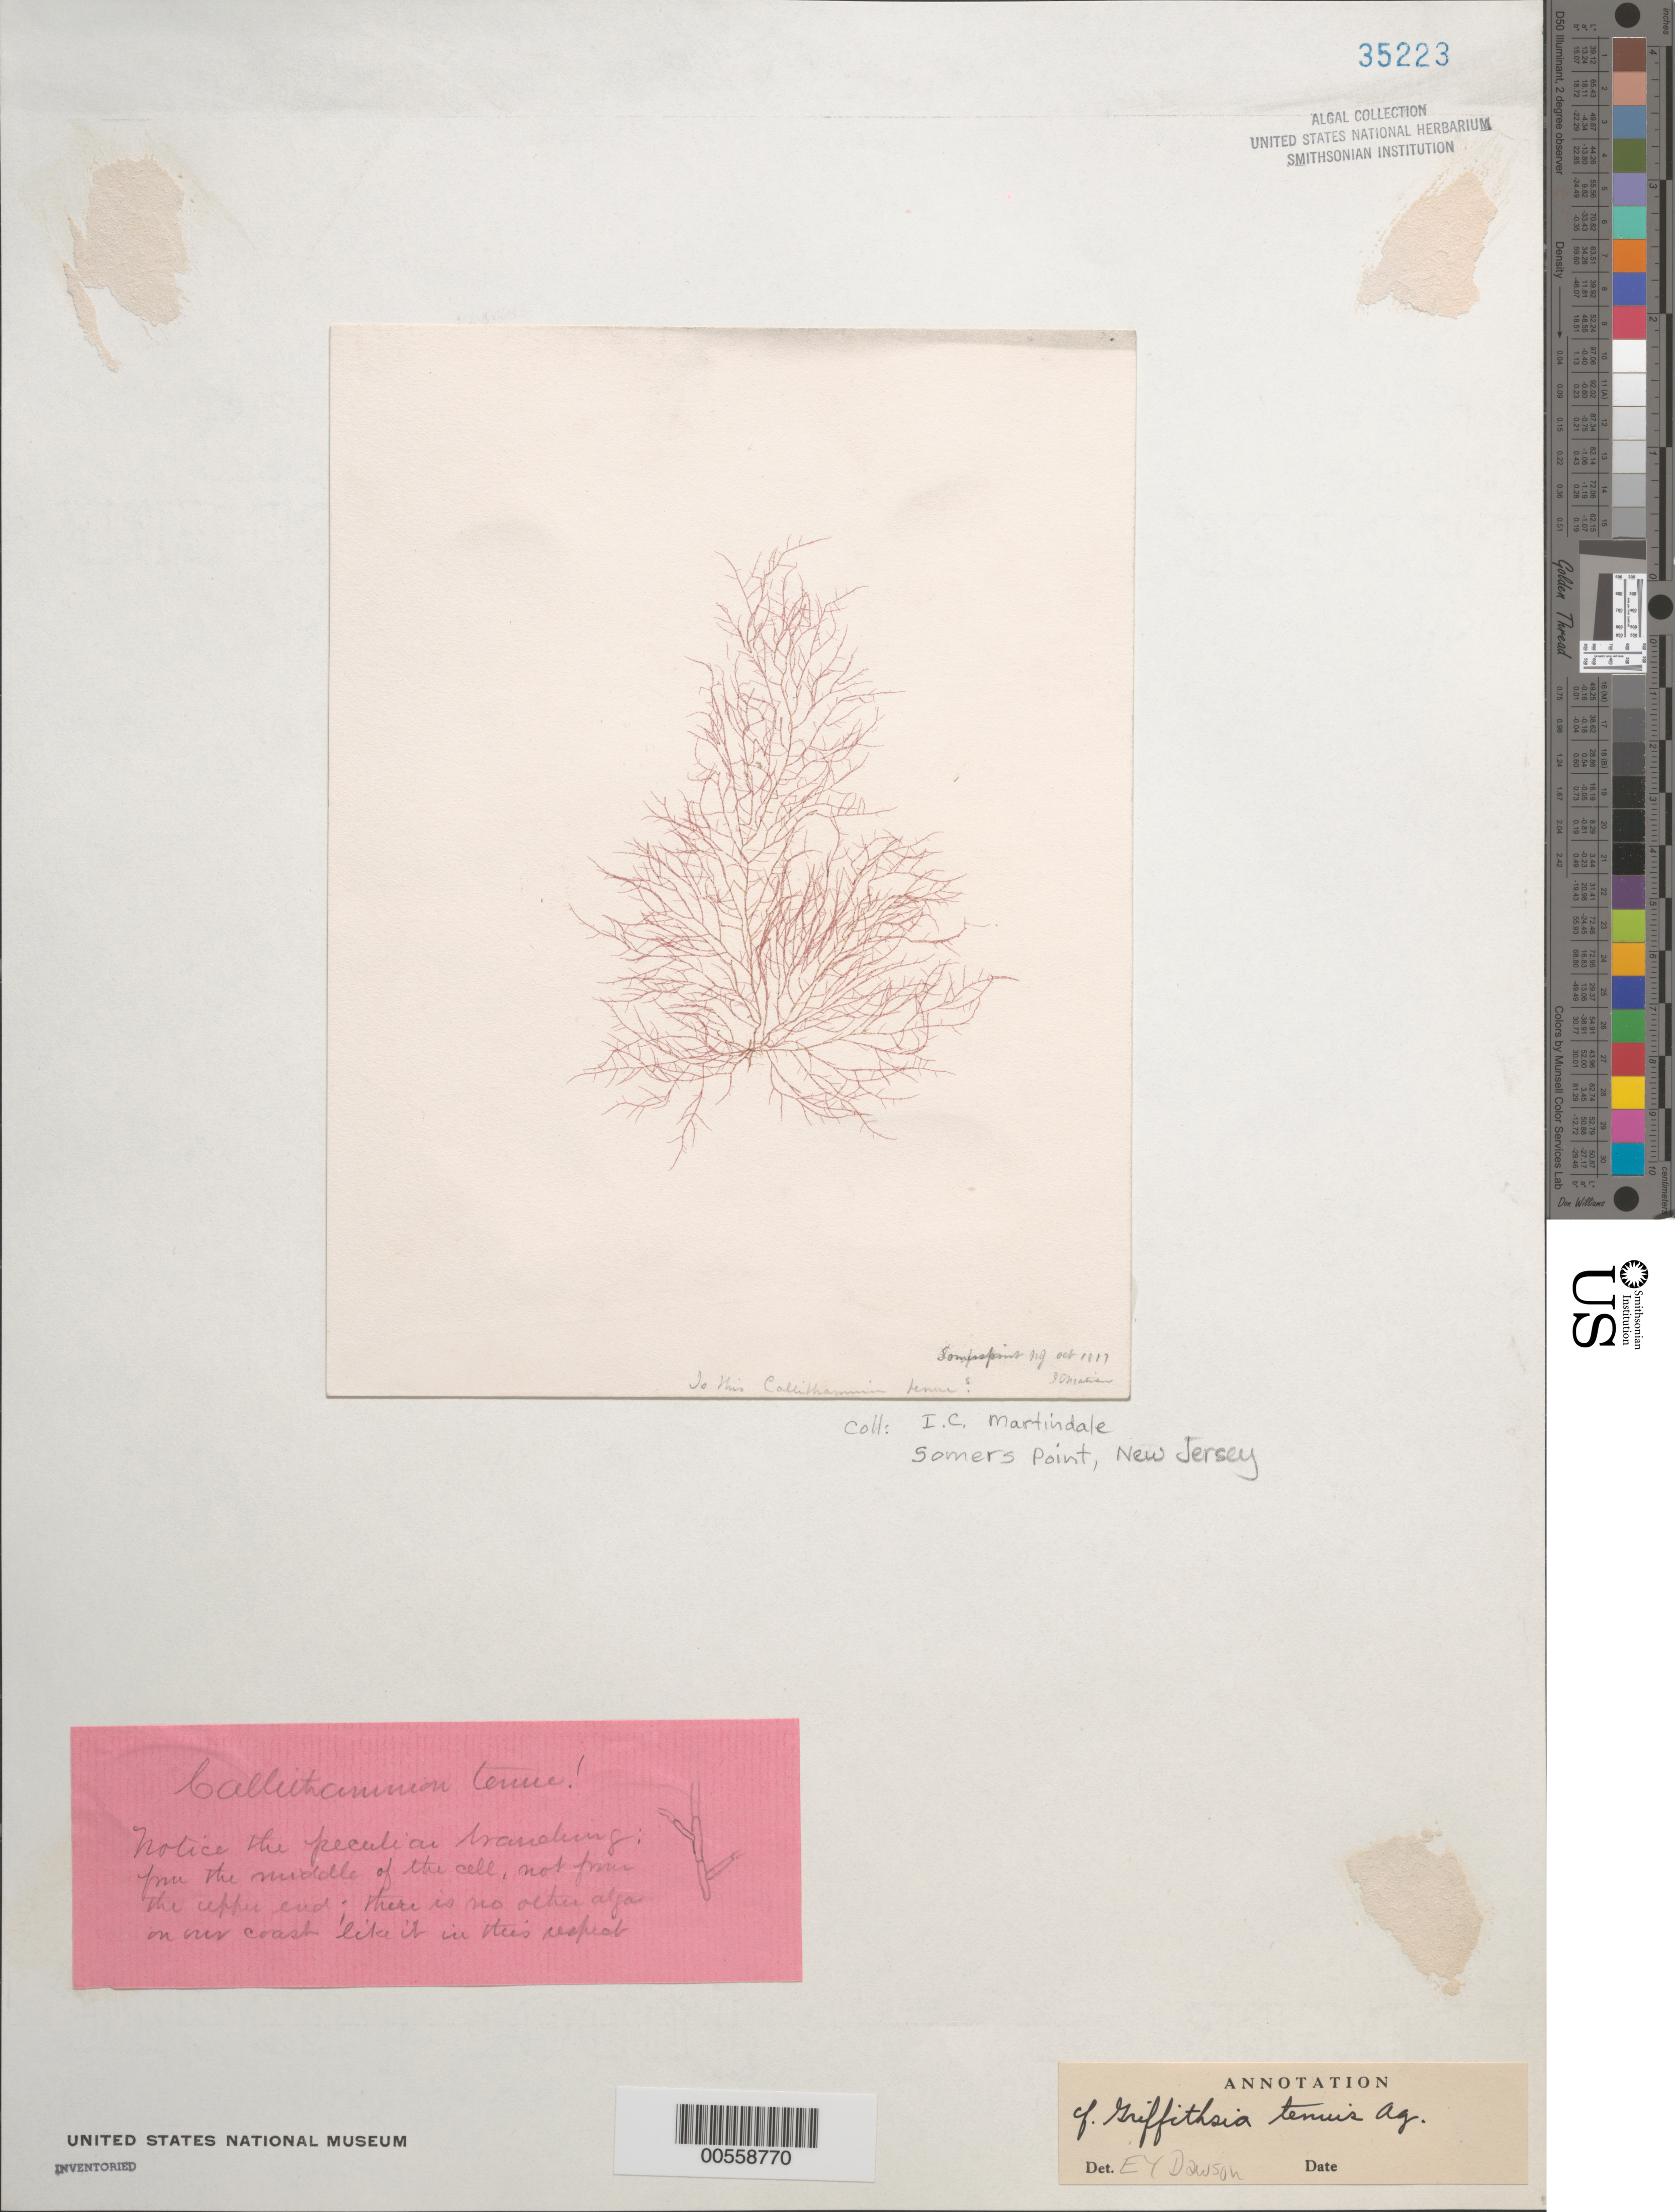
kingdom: Plantae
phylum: Rhodophyta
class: Florideophyceae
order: Ceramiales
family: Wrangeliaceae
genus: Anotrichium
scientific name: Anotrichium tenue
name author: (C. Agardh) Nägeli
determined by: Algae name updating Project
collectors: I. C. Martindale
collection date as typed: Oct 1887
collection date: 1887-10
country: United States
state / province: New Jersey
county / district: Atlantic County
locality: Somers Point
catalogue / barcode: US 35223